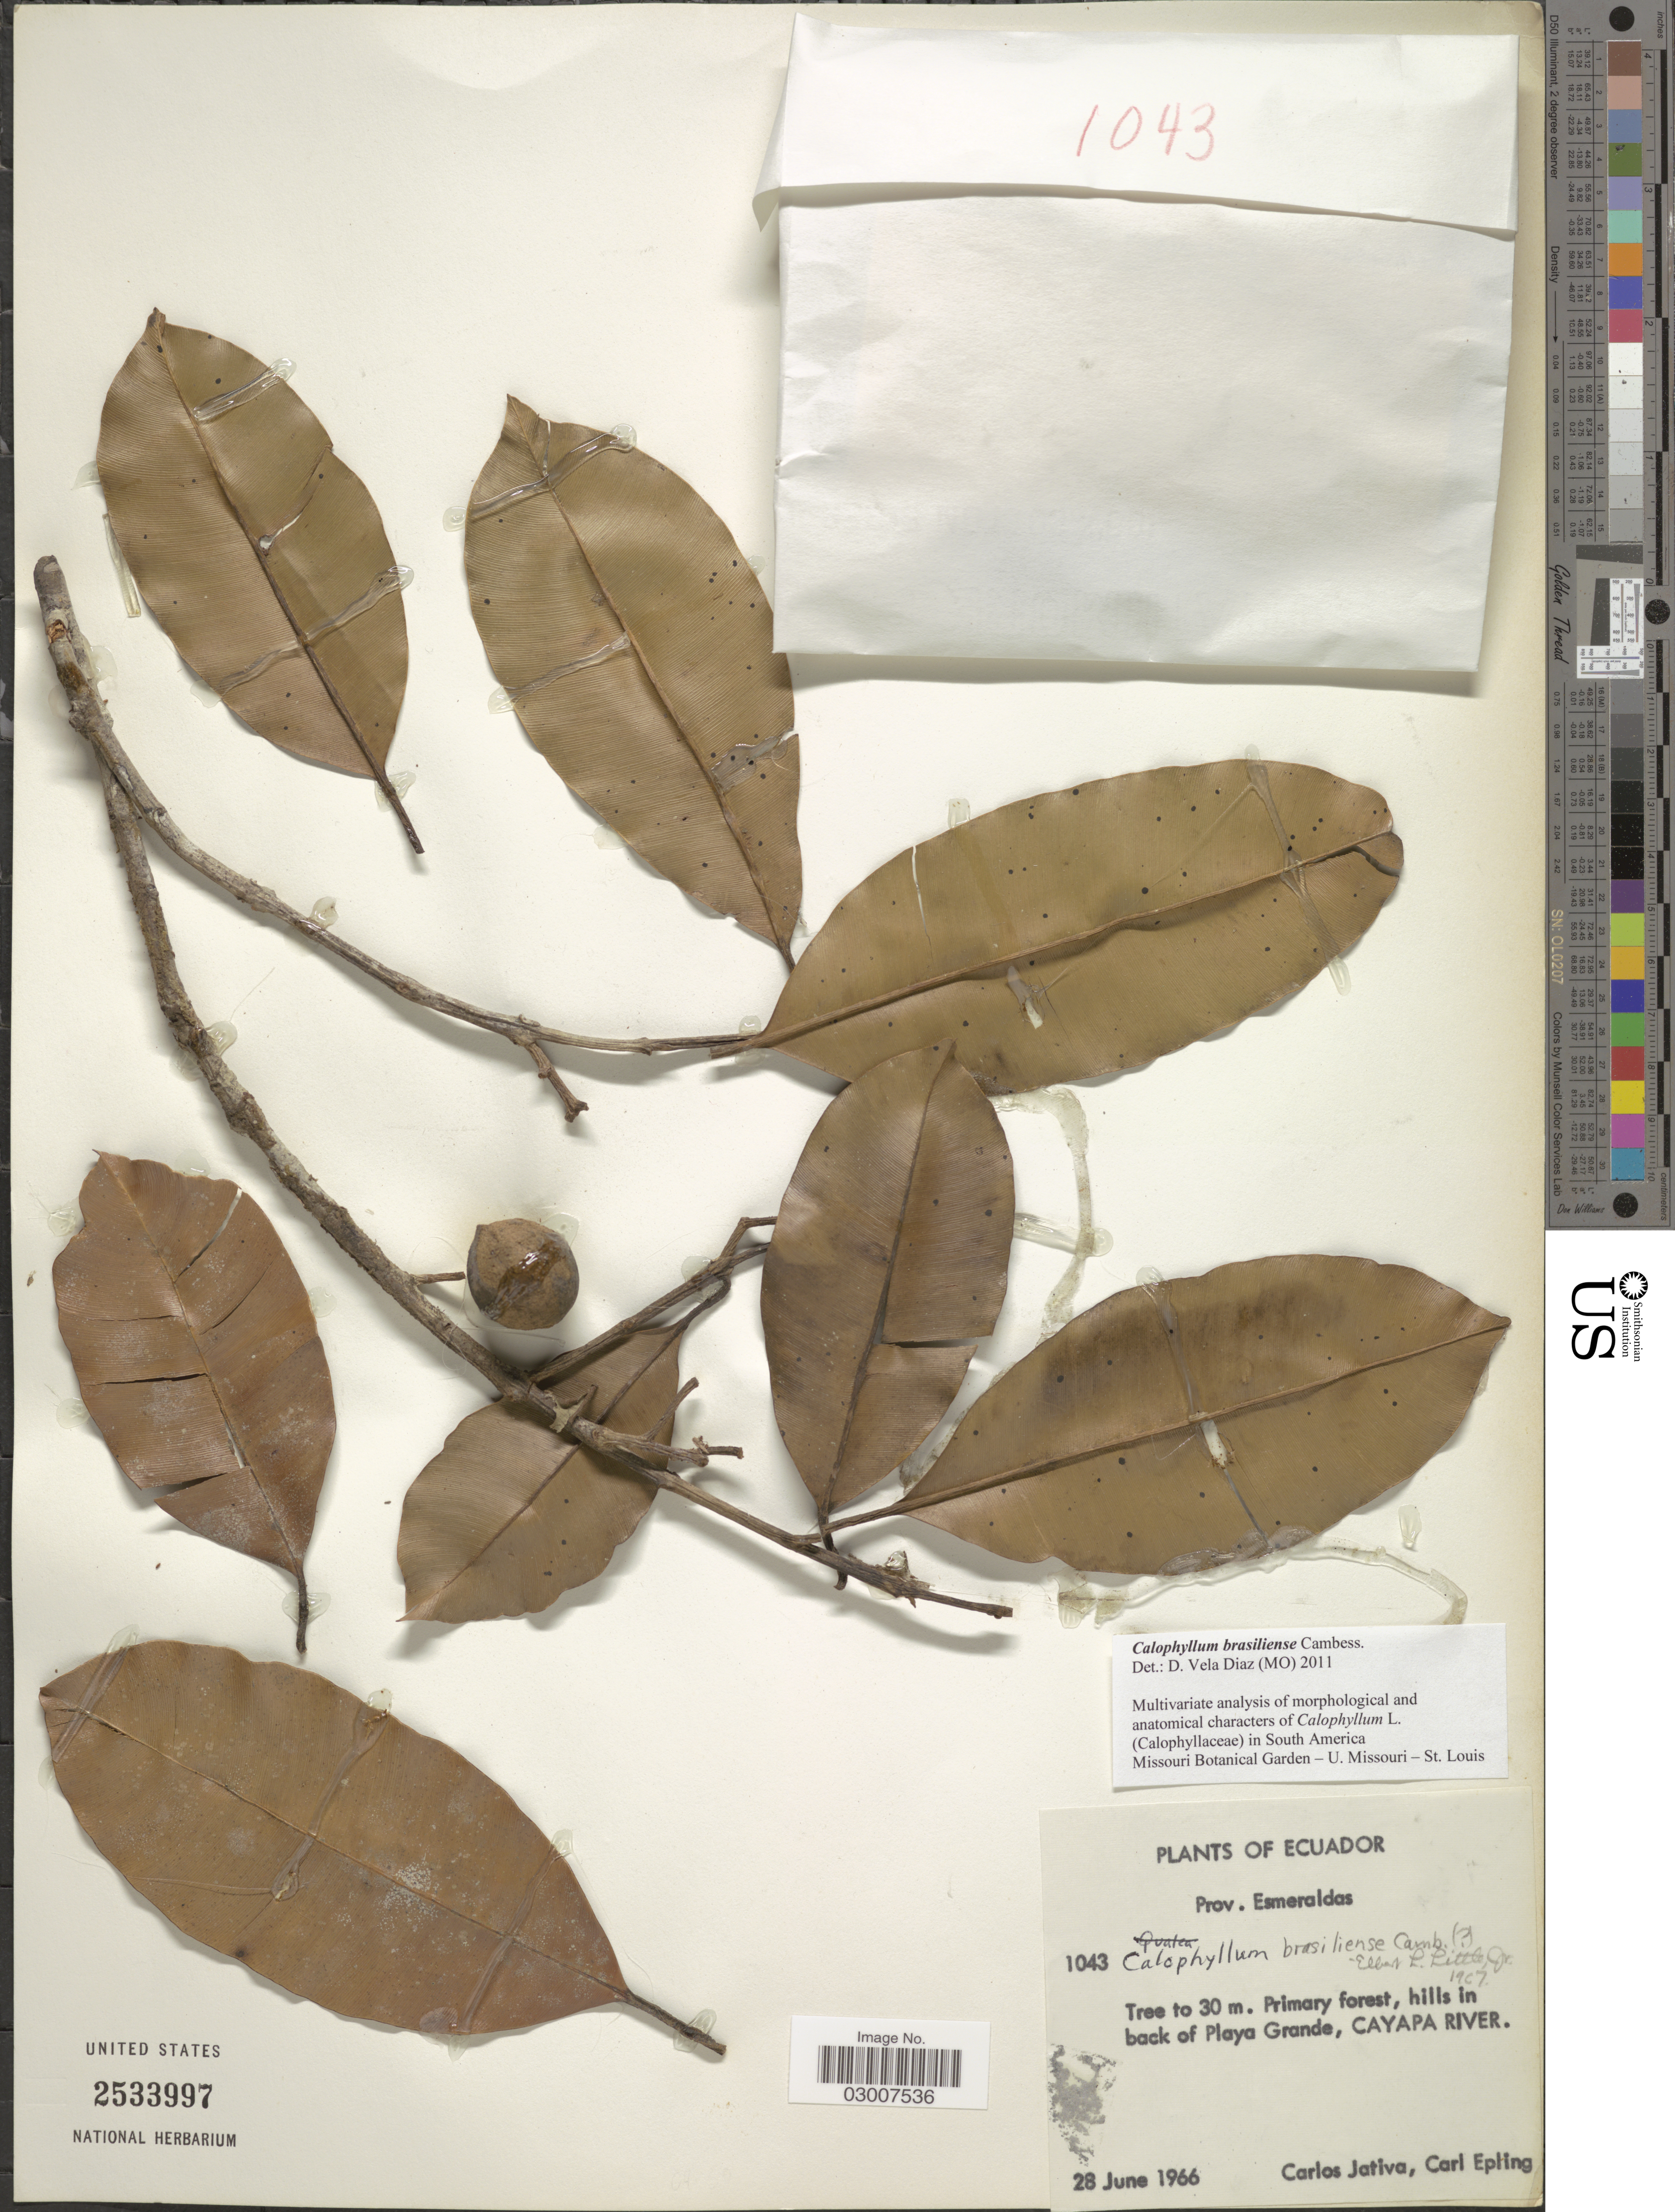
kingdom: Plantae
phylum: Tracheophyta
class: Magnoliopsida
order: Malpighiales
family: Calophyllaceae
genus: Calophyllum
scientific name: Calophyllum brasiliense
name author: Cambess.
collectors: C. D. Játiva & C. C. Epling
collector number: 1043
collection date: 1966-06-28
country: Ecuador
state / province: Esmeraldas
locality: Hills in back of Playa Grande, Cayapa River.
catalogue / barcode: US 2533997